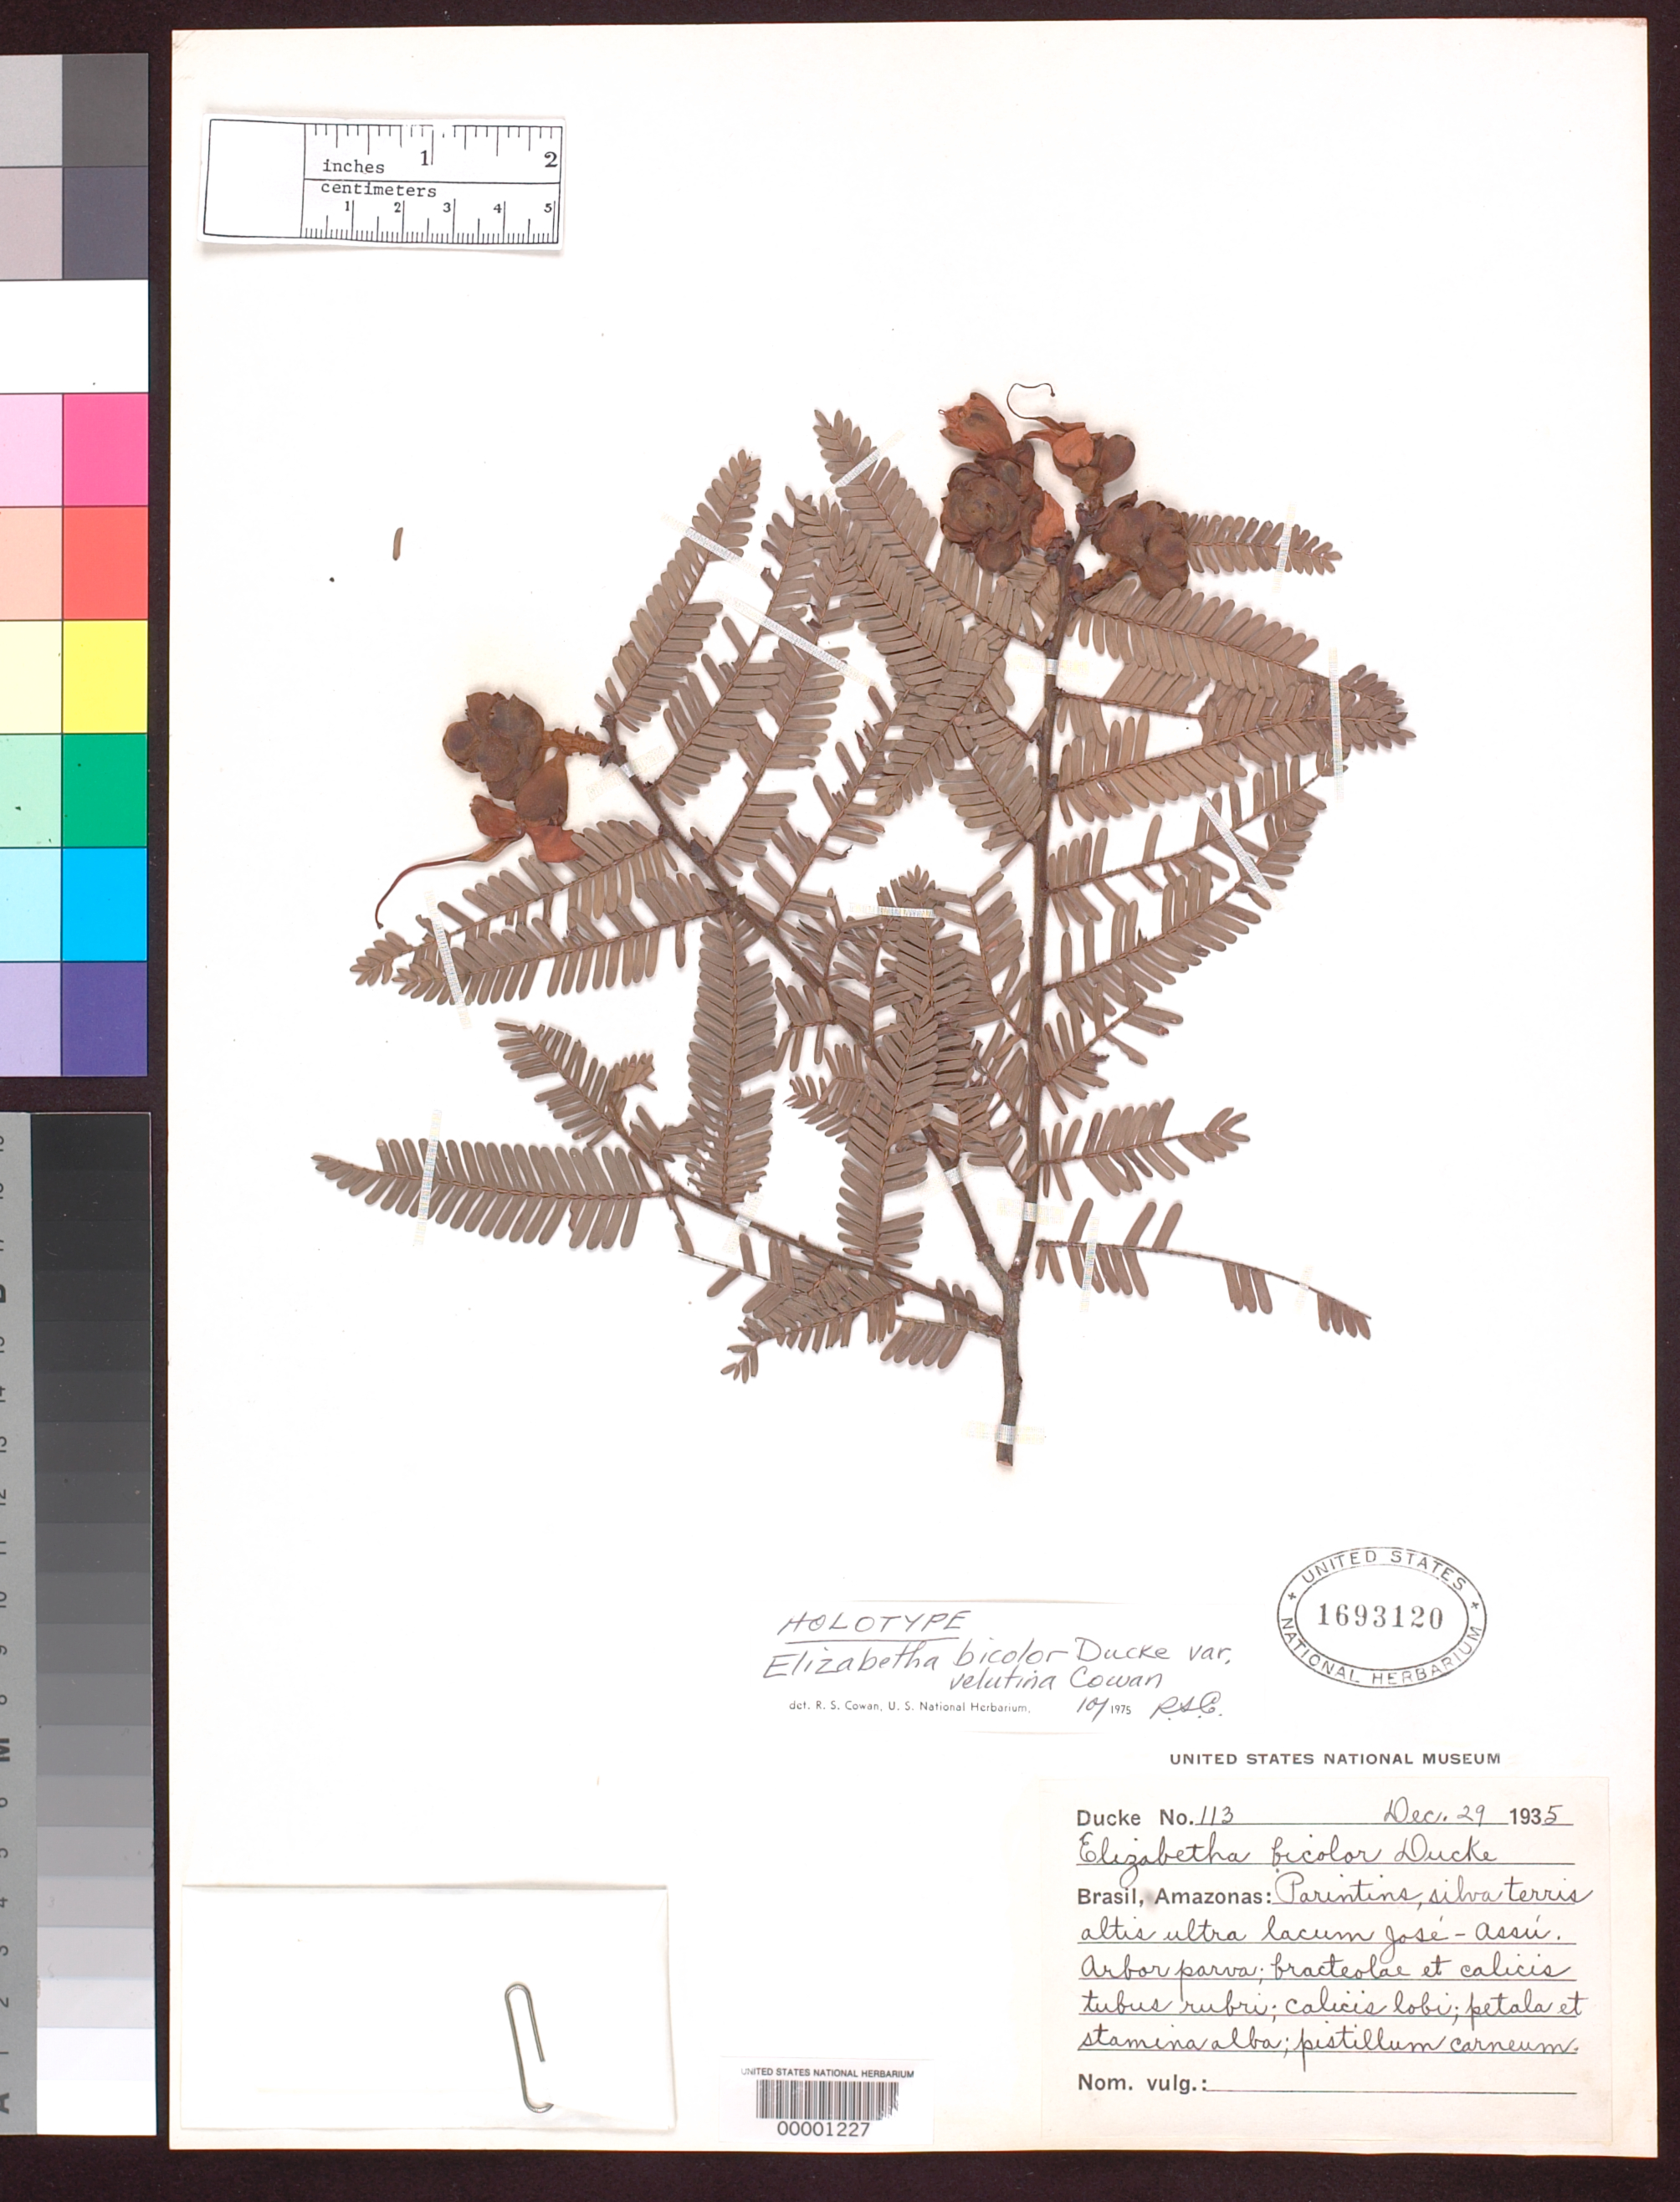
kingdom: Plantae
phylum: Tracheophyta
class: Magnoliopsida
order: Fabales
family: Fabaceae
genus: Elizabetha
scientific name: Elizabetha bicolor var. velutina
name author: R.S. Cowan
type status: Type Collection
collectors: A. Ducke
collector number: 113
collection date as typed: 29 Dec 1935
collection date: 1935-12-29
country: Brazil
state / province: Amazonas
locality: Parintins, above Lake Jose-Assu.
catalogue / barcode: US 1693120